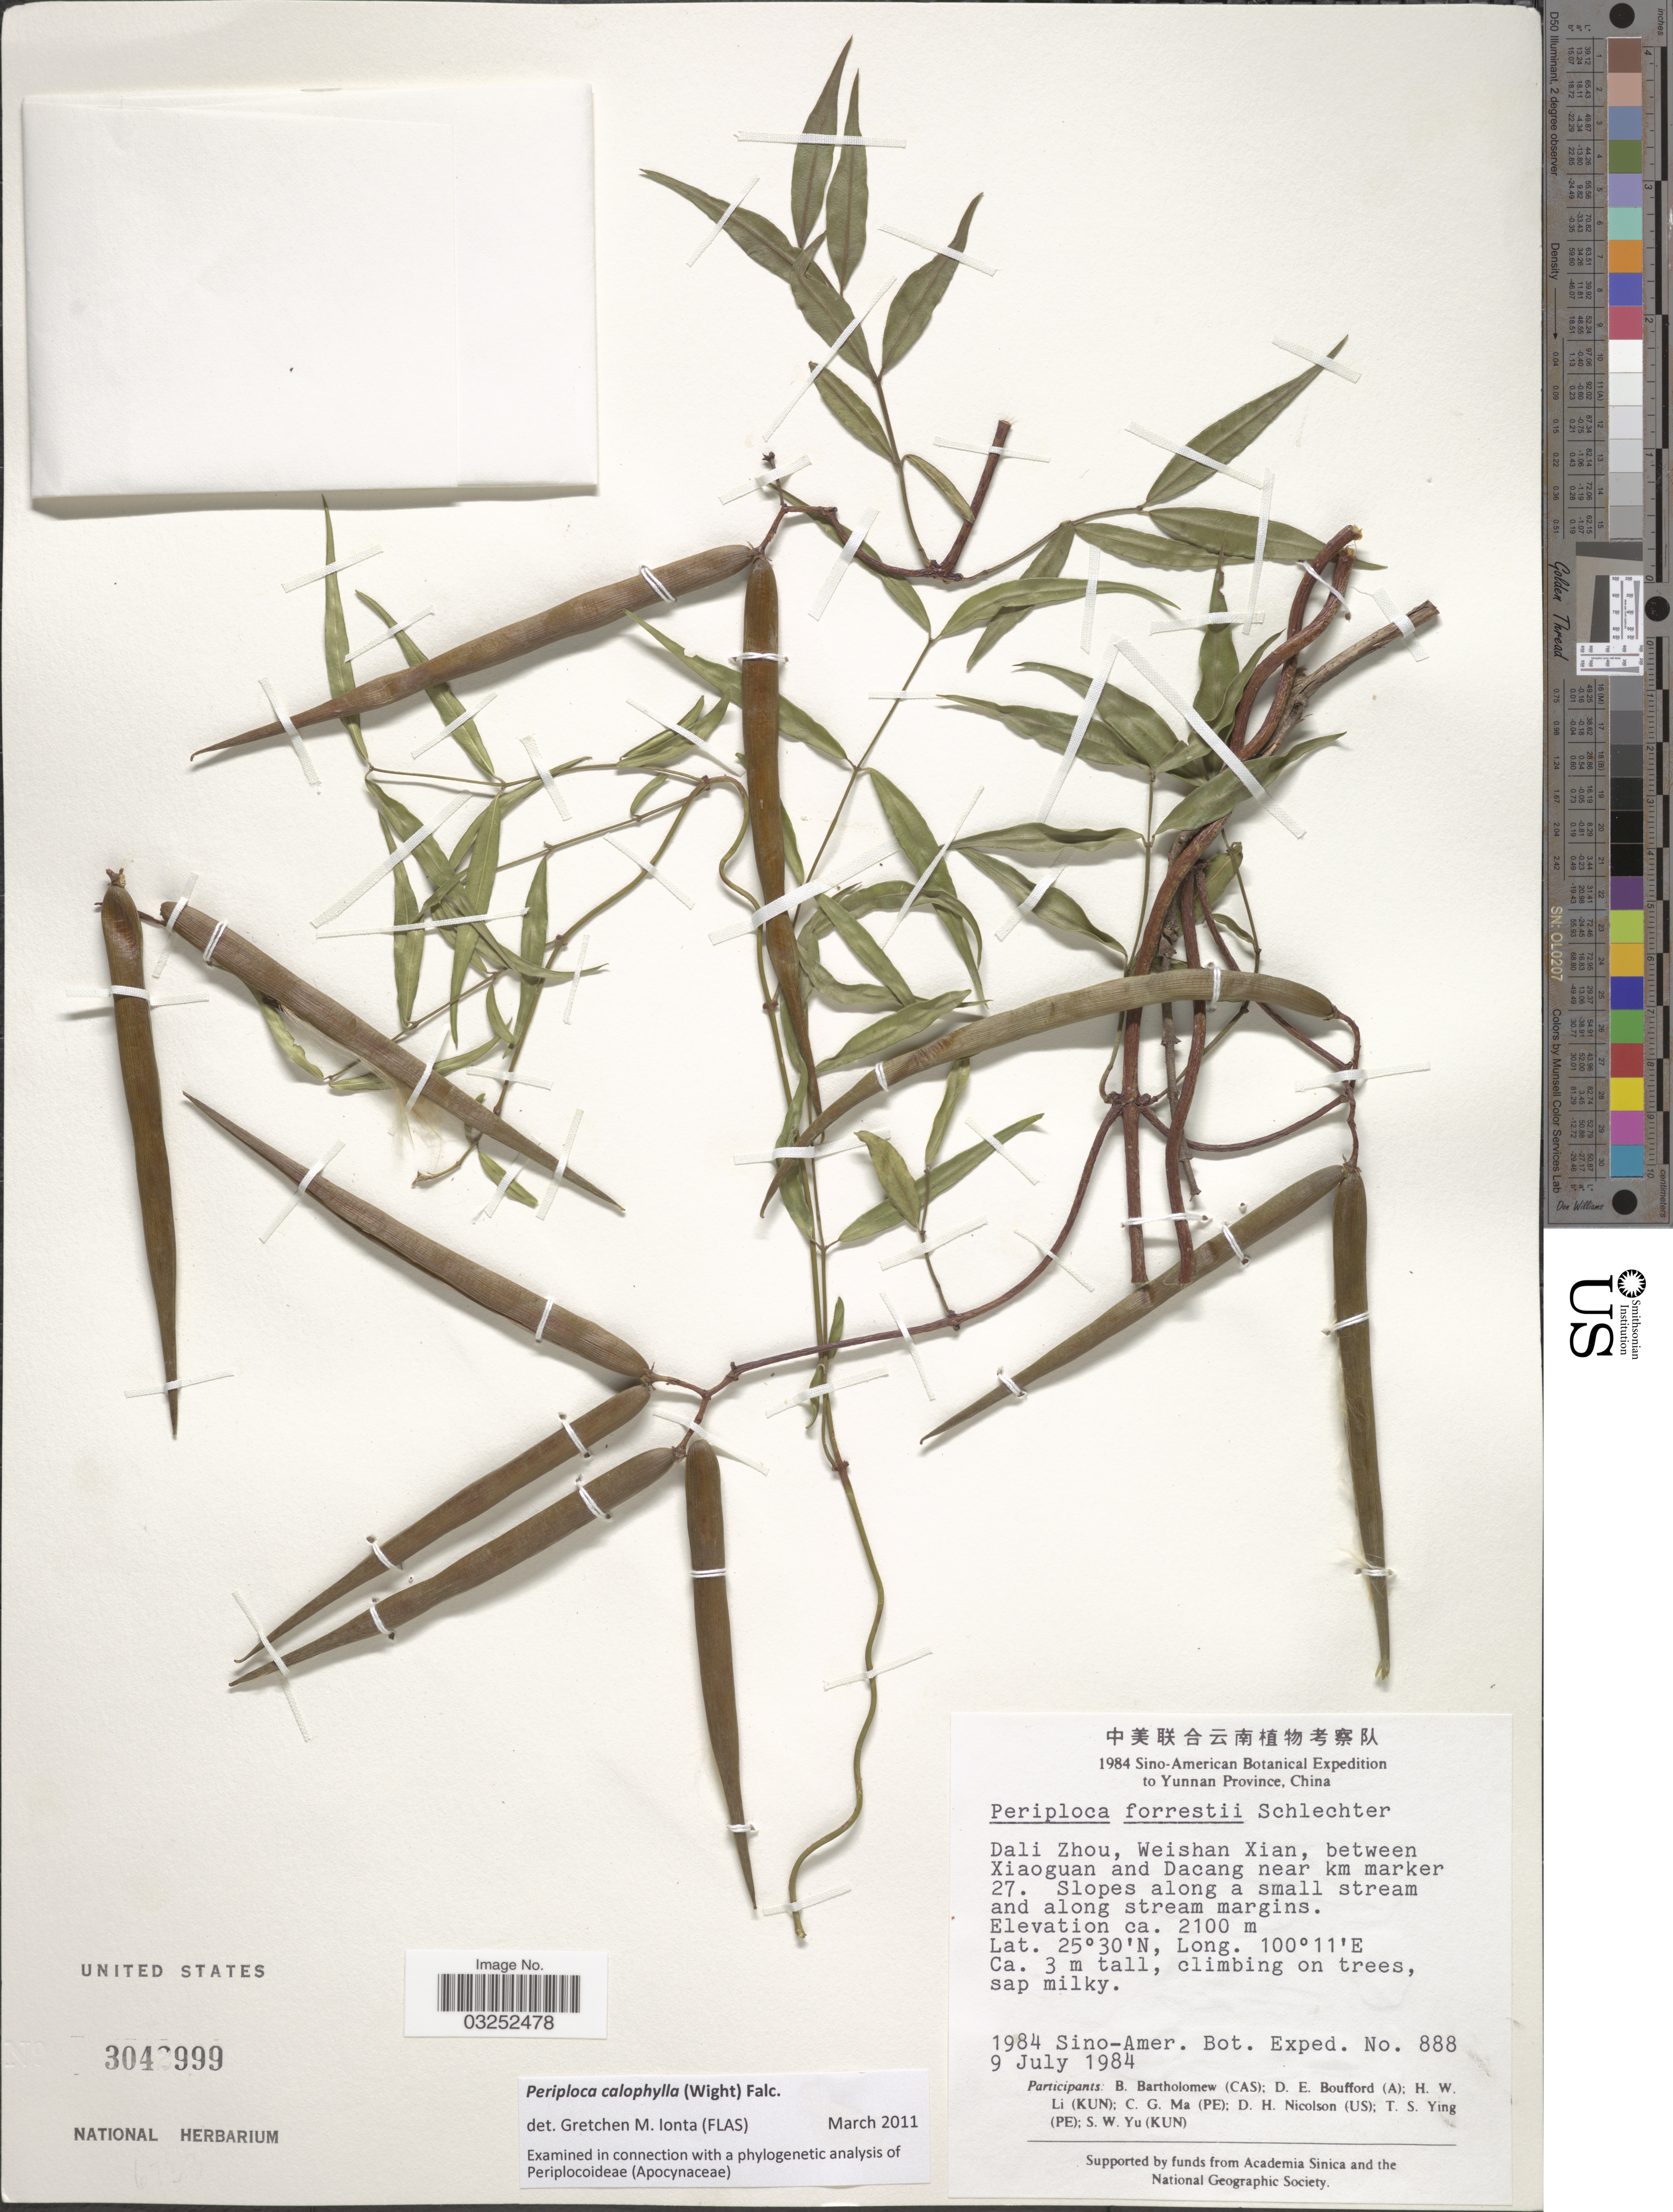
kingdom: Plantae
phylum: Tracheophyta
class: Magnoliopsida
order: Gentianales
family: Apocynaceae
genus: Periploca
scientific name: Periploca calophylla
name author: Rich. & Quart.-Dill.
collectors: Sino-Amer. Bot. Exped. 1984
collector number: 888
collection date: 1984-07-09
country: China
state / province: Yunnan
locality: Dali Zhou, Weishan Xian, between Xiaoguan and Dacang near km marker 27.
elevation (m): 2100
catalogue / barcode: US 3042999